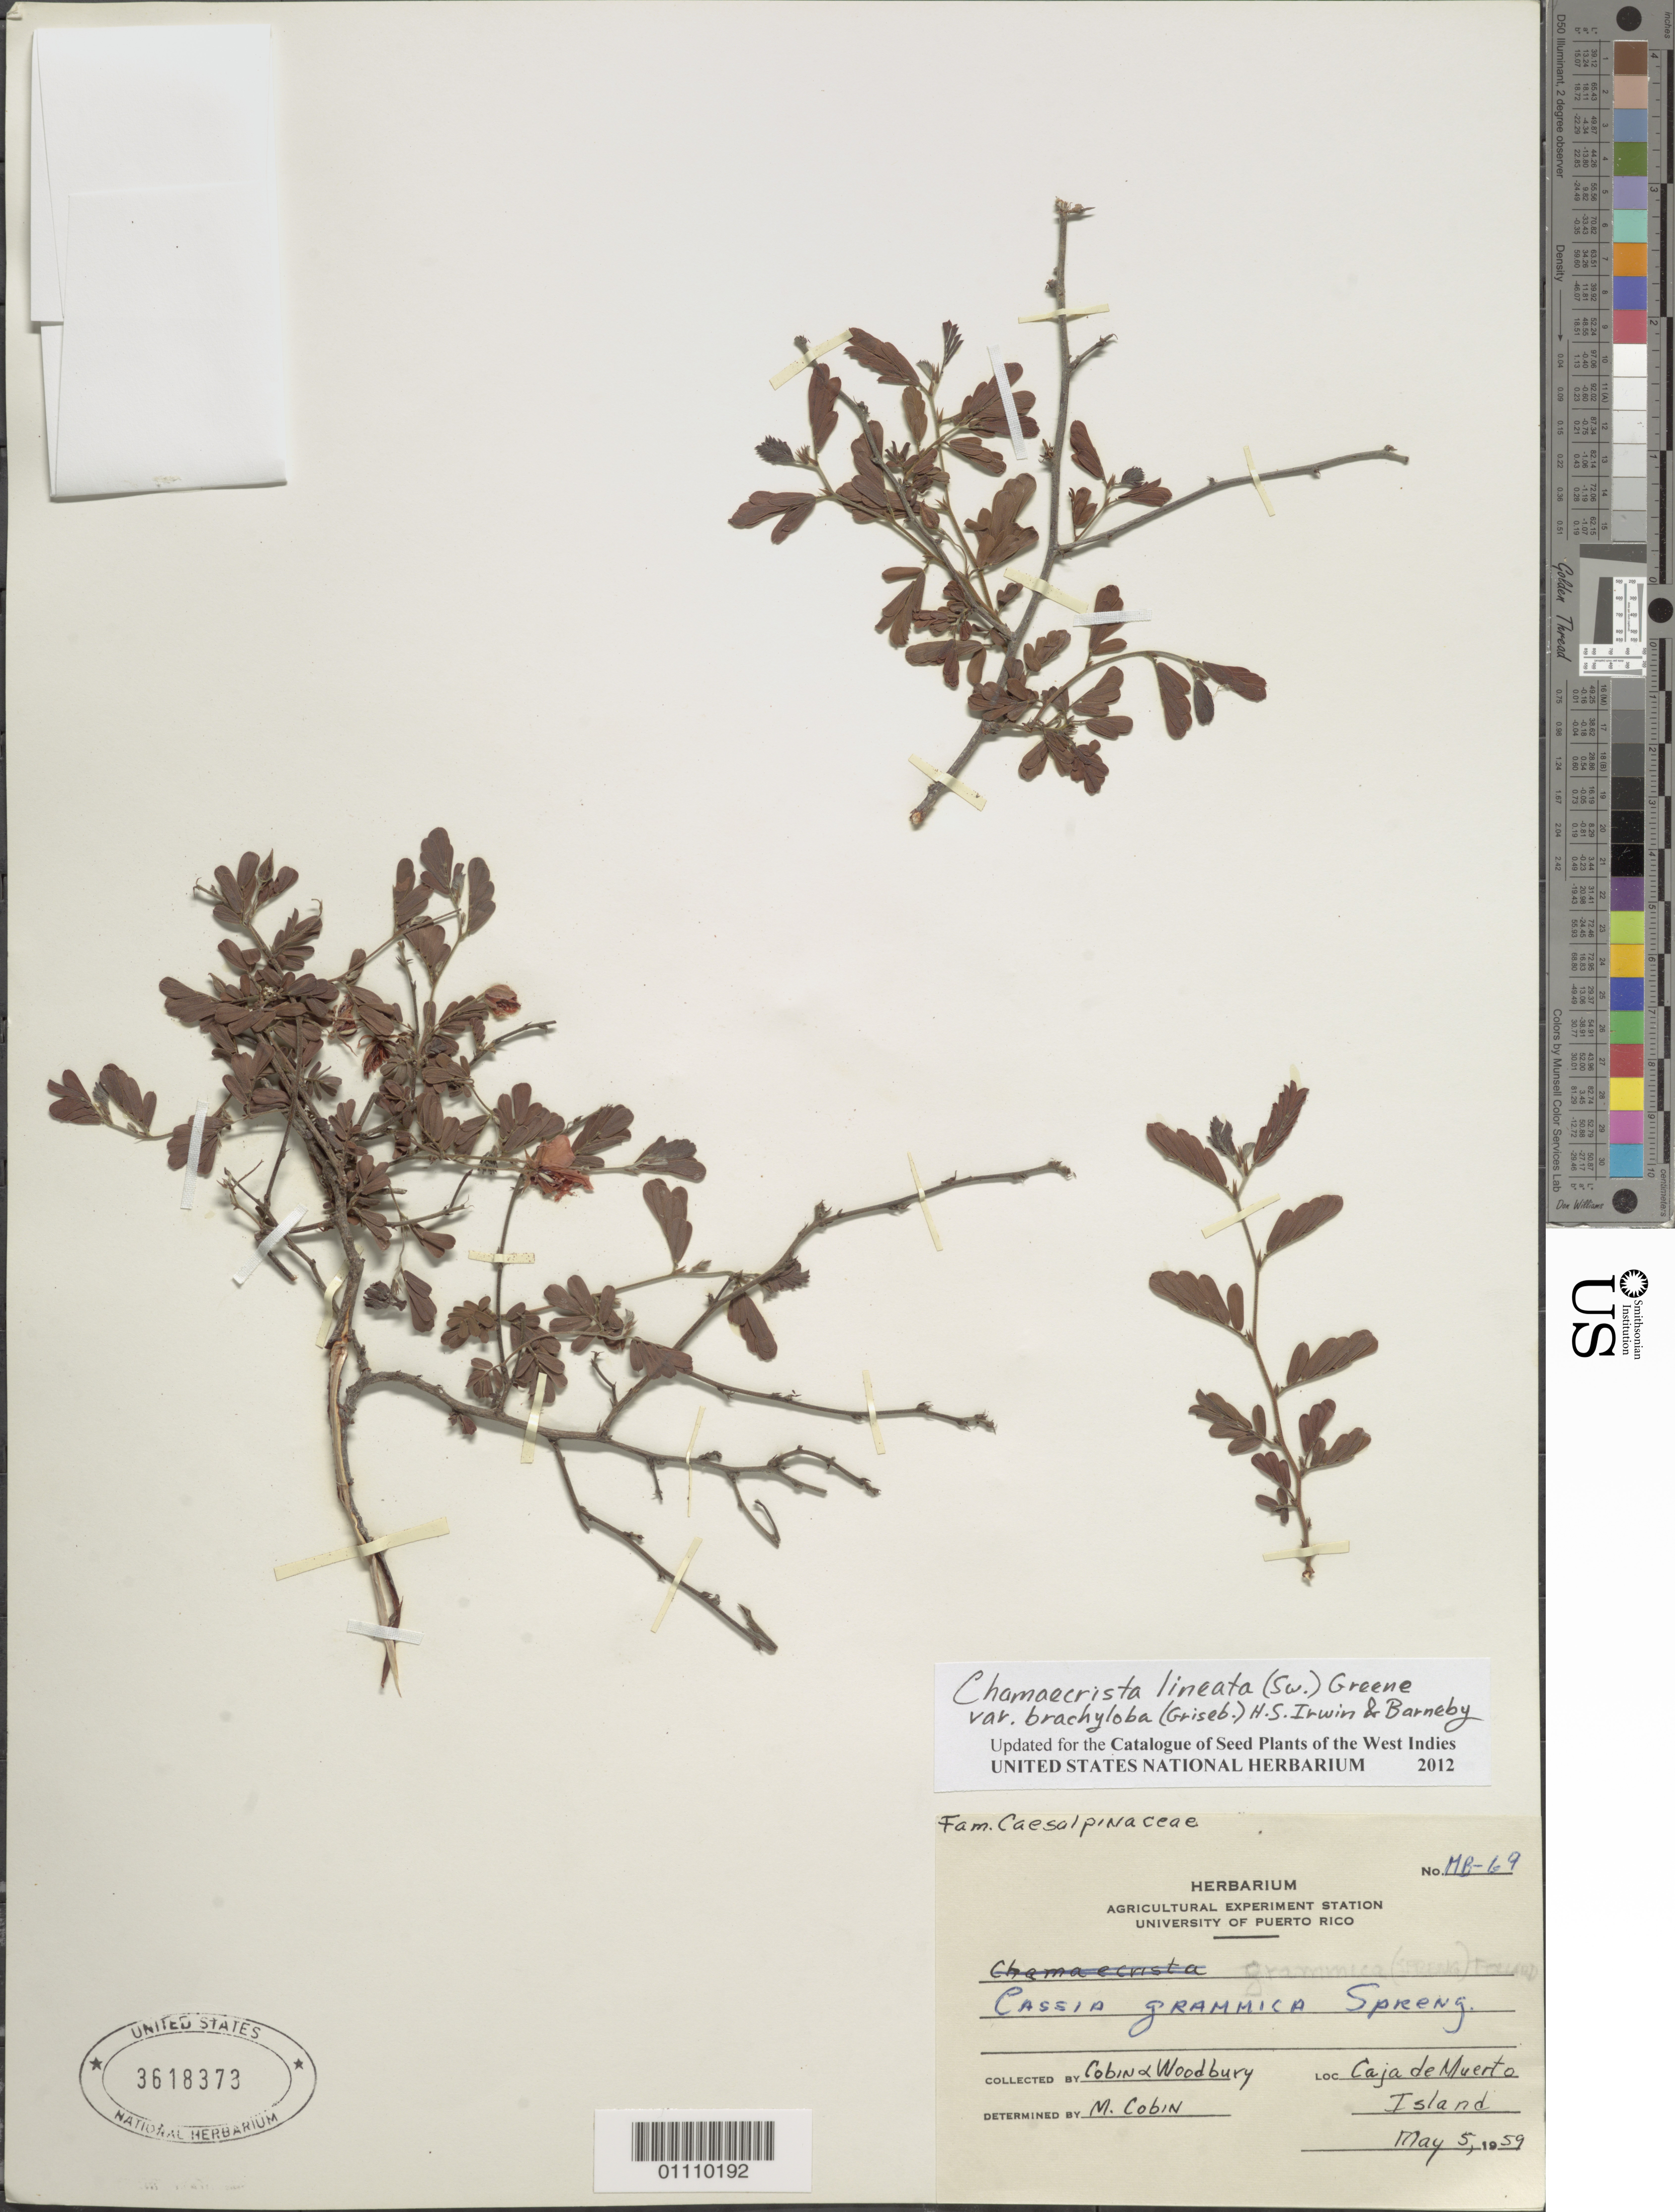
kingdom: Plantae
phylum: Tracheophyta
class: Magnoliopsida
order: Fabales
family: Fabaceae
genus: Chamaecrista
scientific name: Chamaecrista lineata var. brachyloba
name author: (Griseb.) H.S. Irwin & Barneby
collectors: R. O. Woodbury & M. Cobin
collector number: MB-69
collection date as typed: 05 May 1959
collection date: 1959-05-05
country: Puerto Rico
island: Caja de Muerta I.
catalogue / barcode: US 3618373